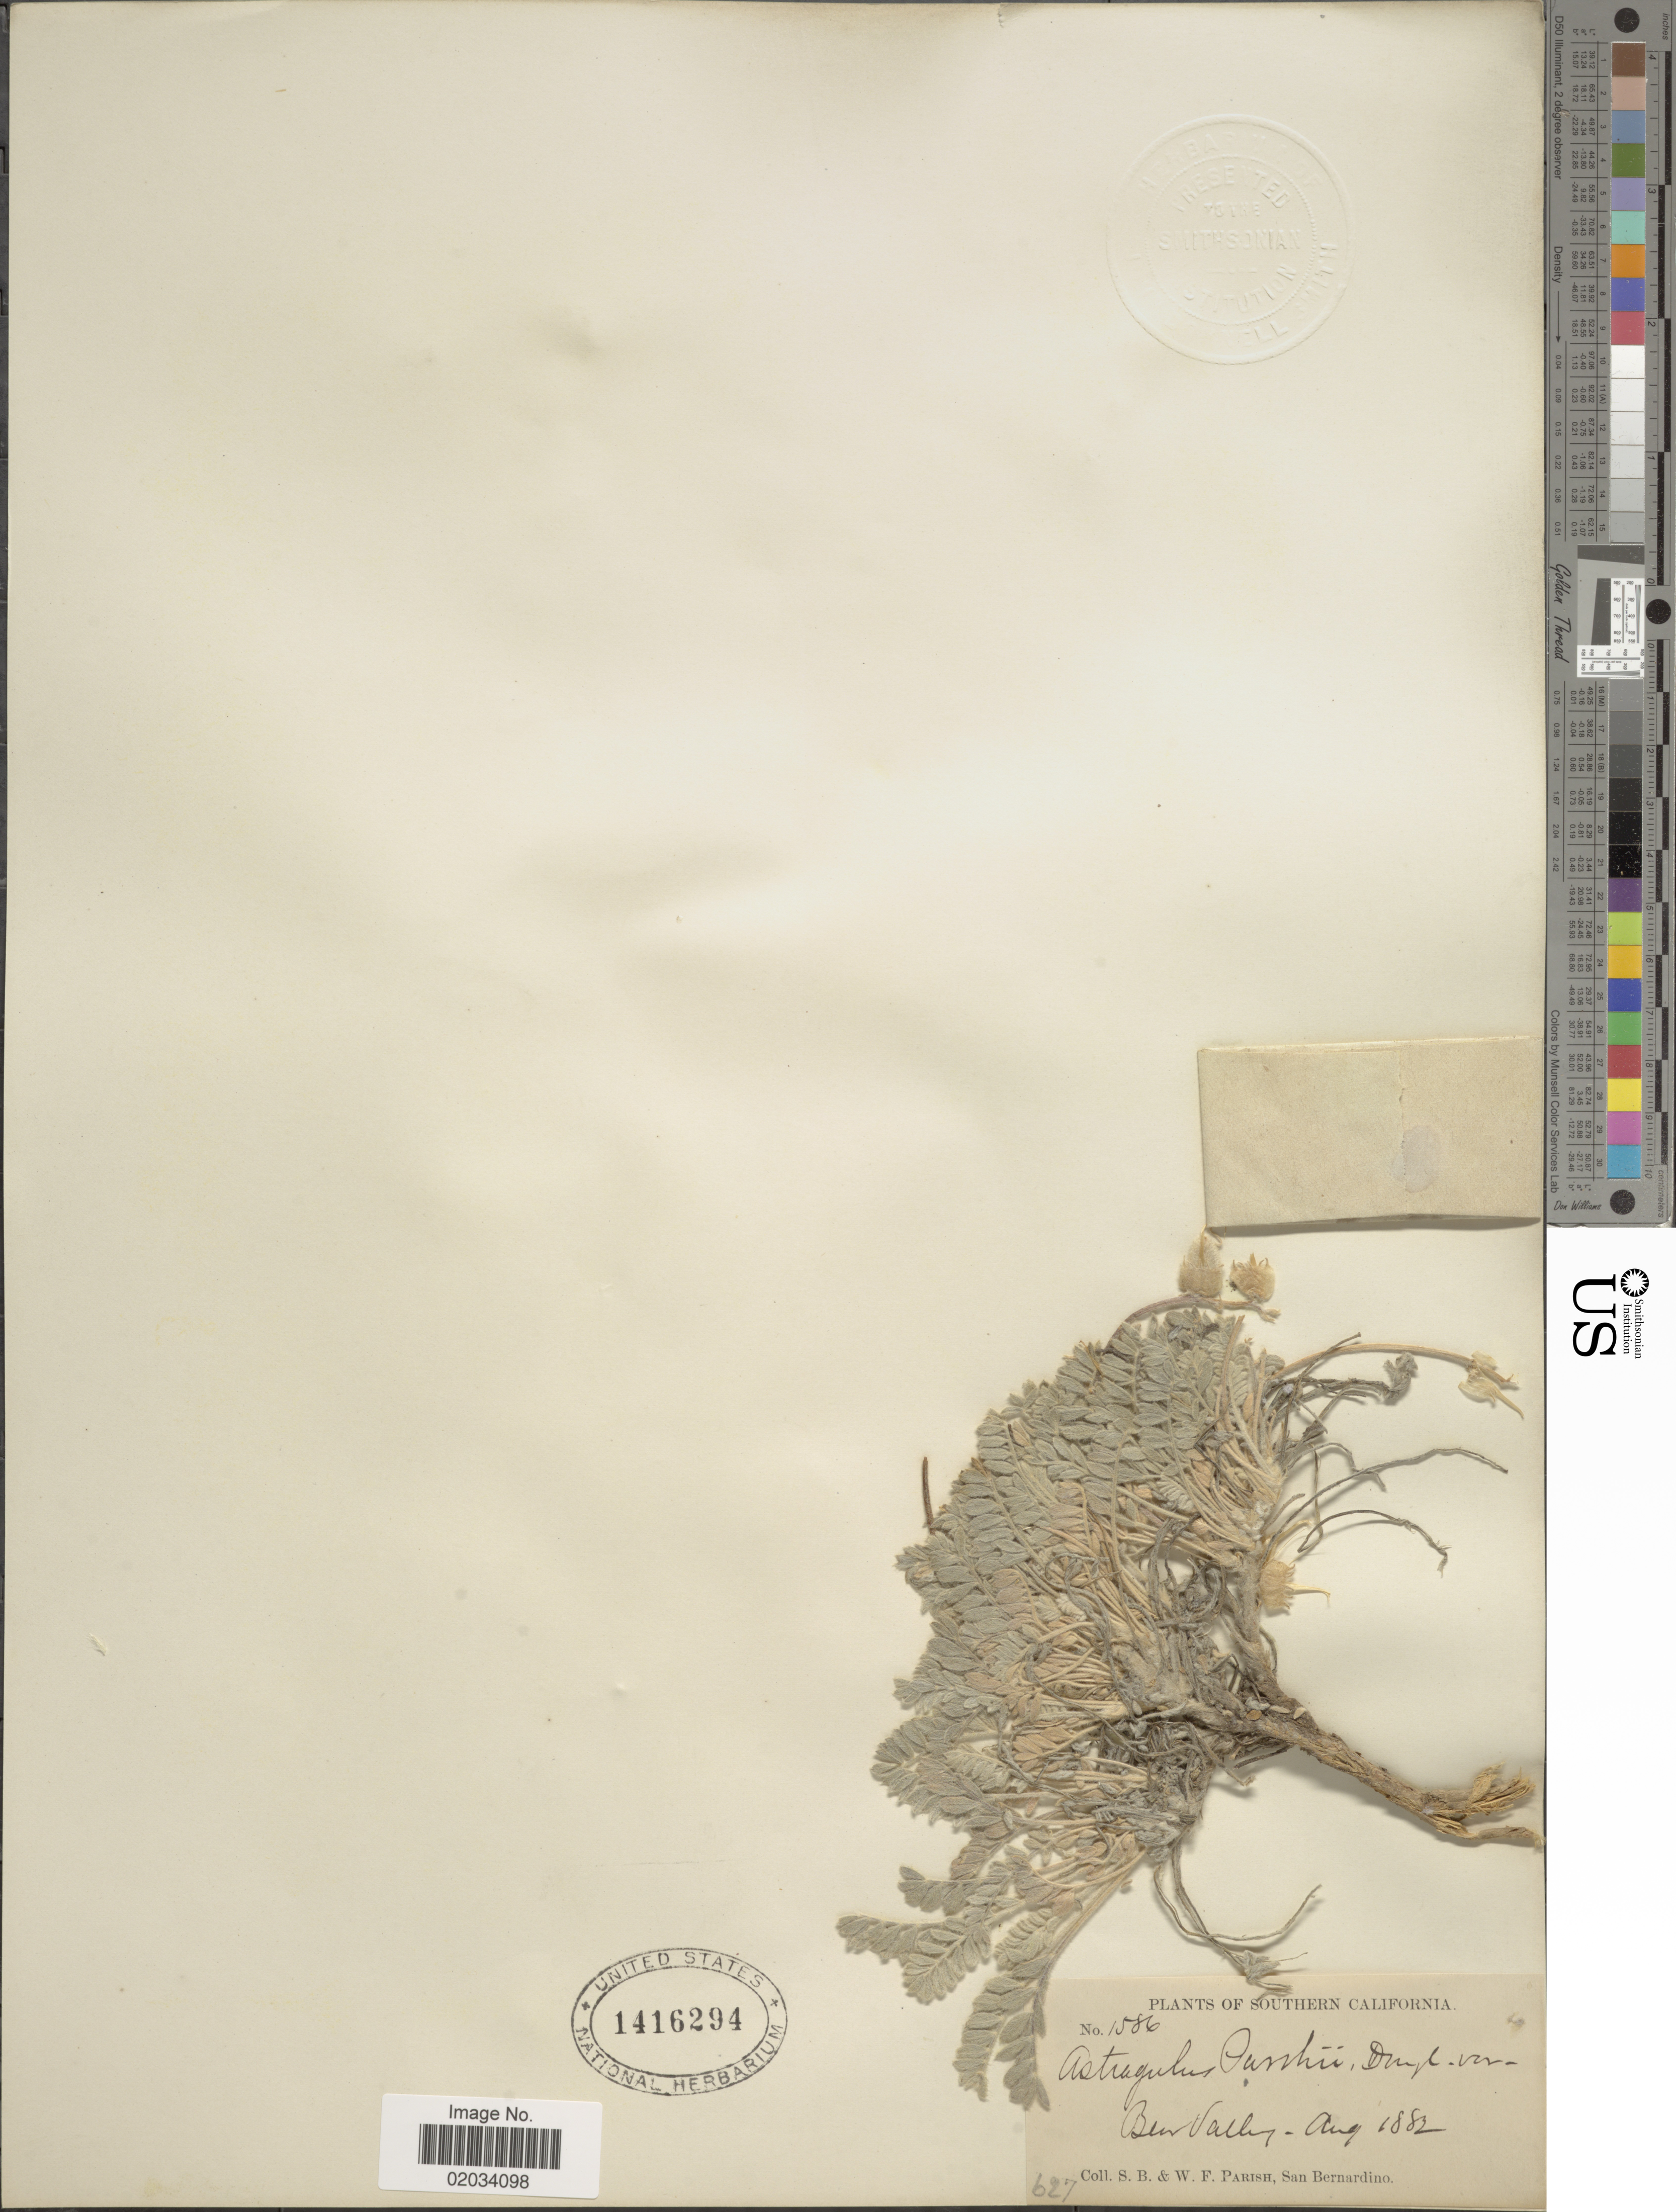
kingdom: Plantae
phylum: Tracheophyta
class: Magnoliopsida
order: Fabales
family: Fabaceae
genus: Astragalus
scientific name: Astragalus purshii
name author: Douglas ex Hook.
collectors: S. B. Parish & W. F. Parish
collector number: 1586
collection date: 1882-08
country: United States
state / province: California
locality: Southern California, Beer Valley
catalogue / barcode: US 1416294